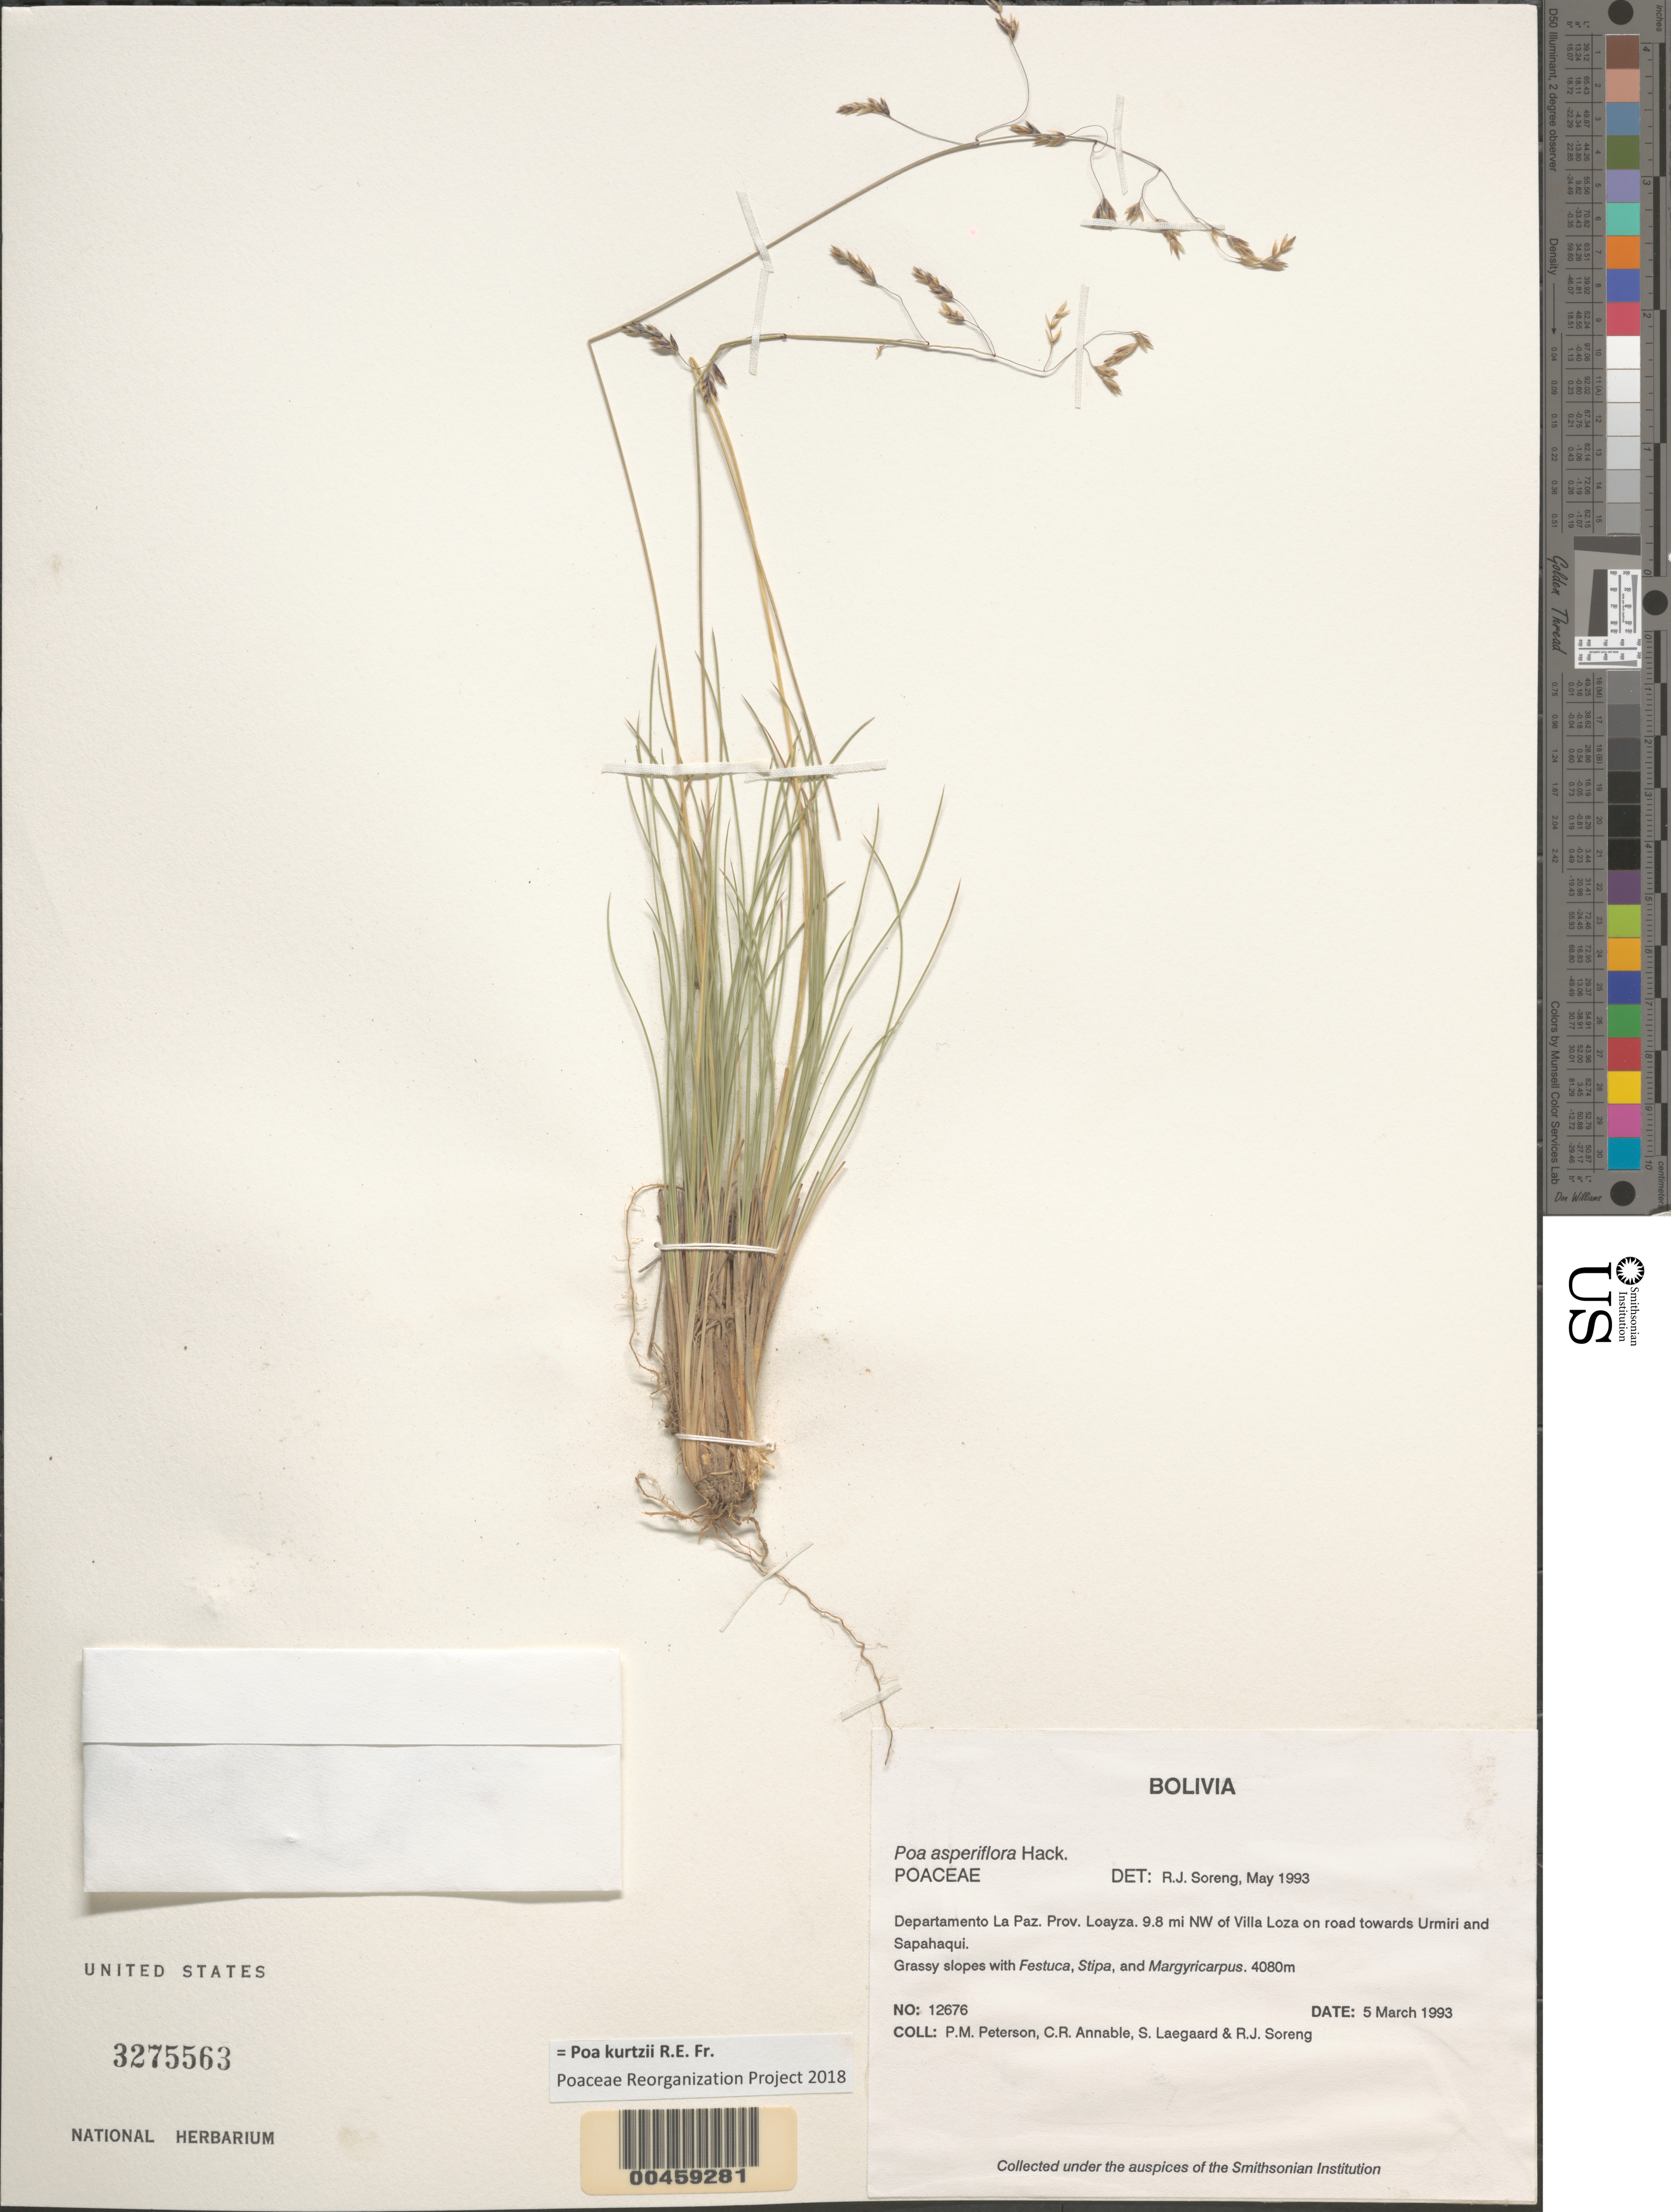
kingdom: Plantae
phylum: Tracheophyta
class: Liliopsida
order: Poales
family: Poaceae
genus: Poa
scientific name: Poa kurtzii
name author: R.E. Fr.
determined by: Poaceae Reorganization Project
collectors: P. M. Peterson, C. R. Annable, S. Lægaard & R. J. Soreng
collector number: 12676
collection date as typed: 05 Mar 1993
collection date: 1993-03-05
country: Bolivia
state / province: La Paz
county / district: Loayza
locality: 9.8 mi NW of Villa Loza on road towards Urmiri and Sapahaqui.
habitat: Grassy slopes with Festuca, Stipa, and Margyricarpus.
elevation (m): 4080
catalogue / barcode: US 3275563